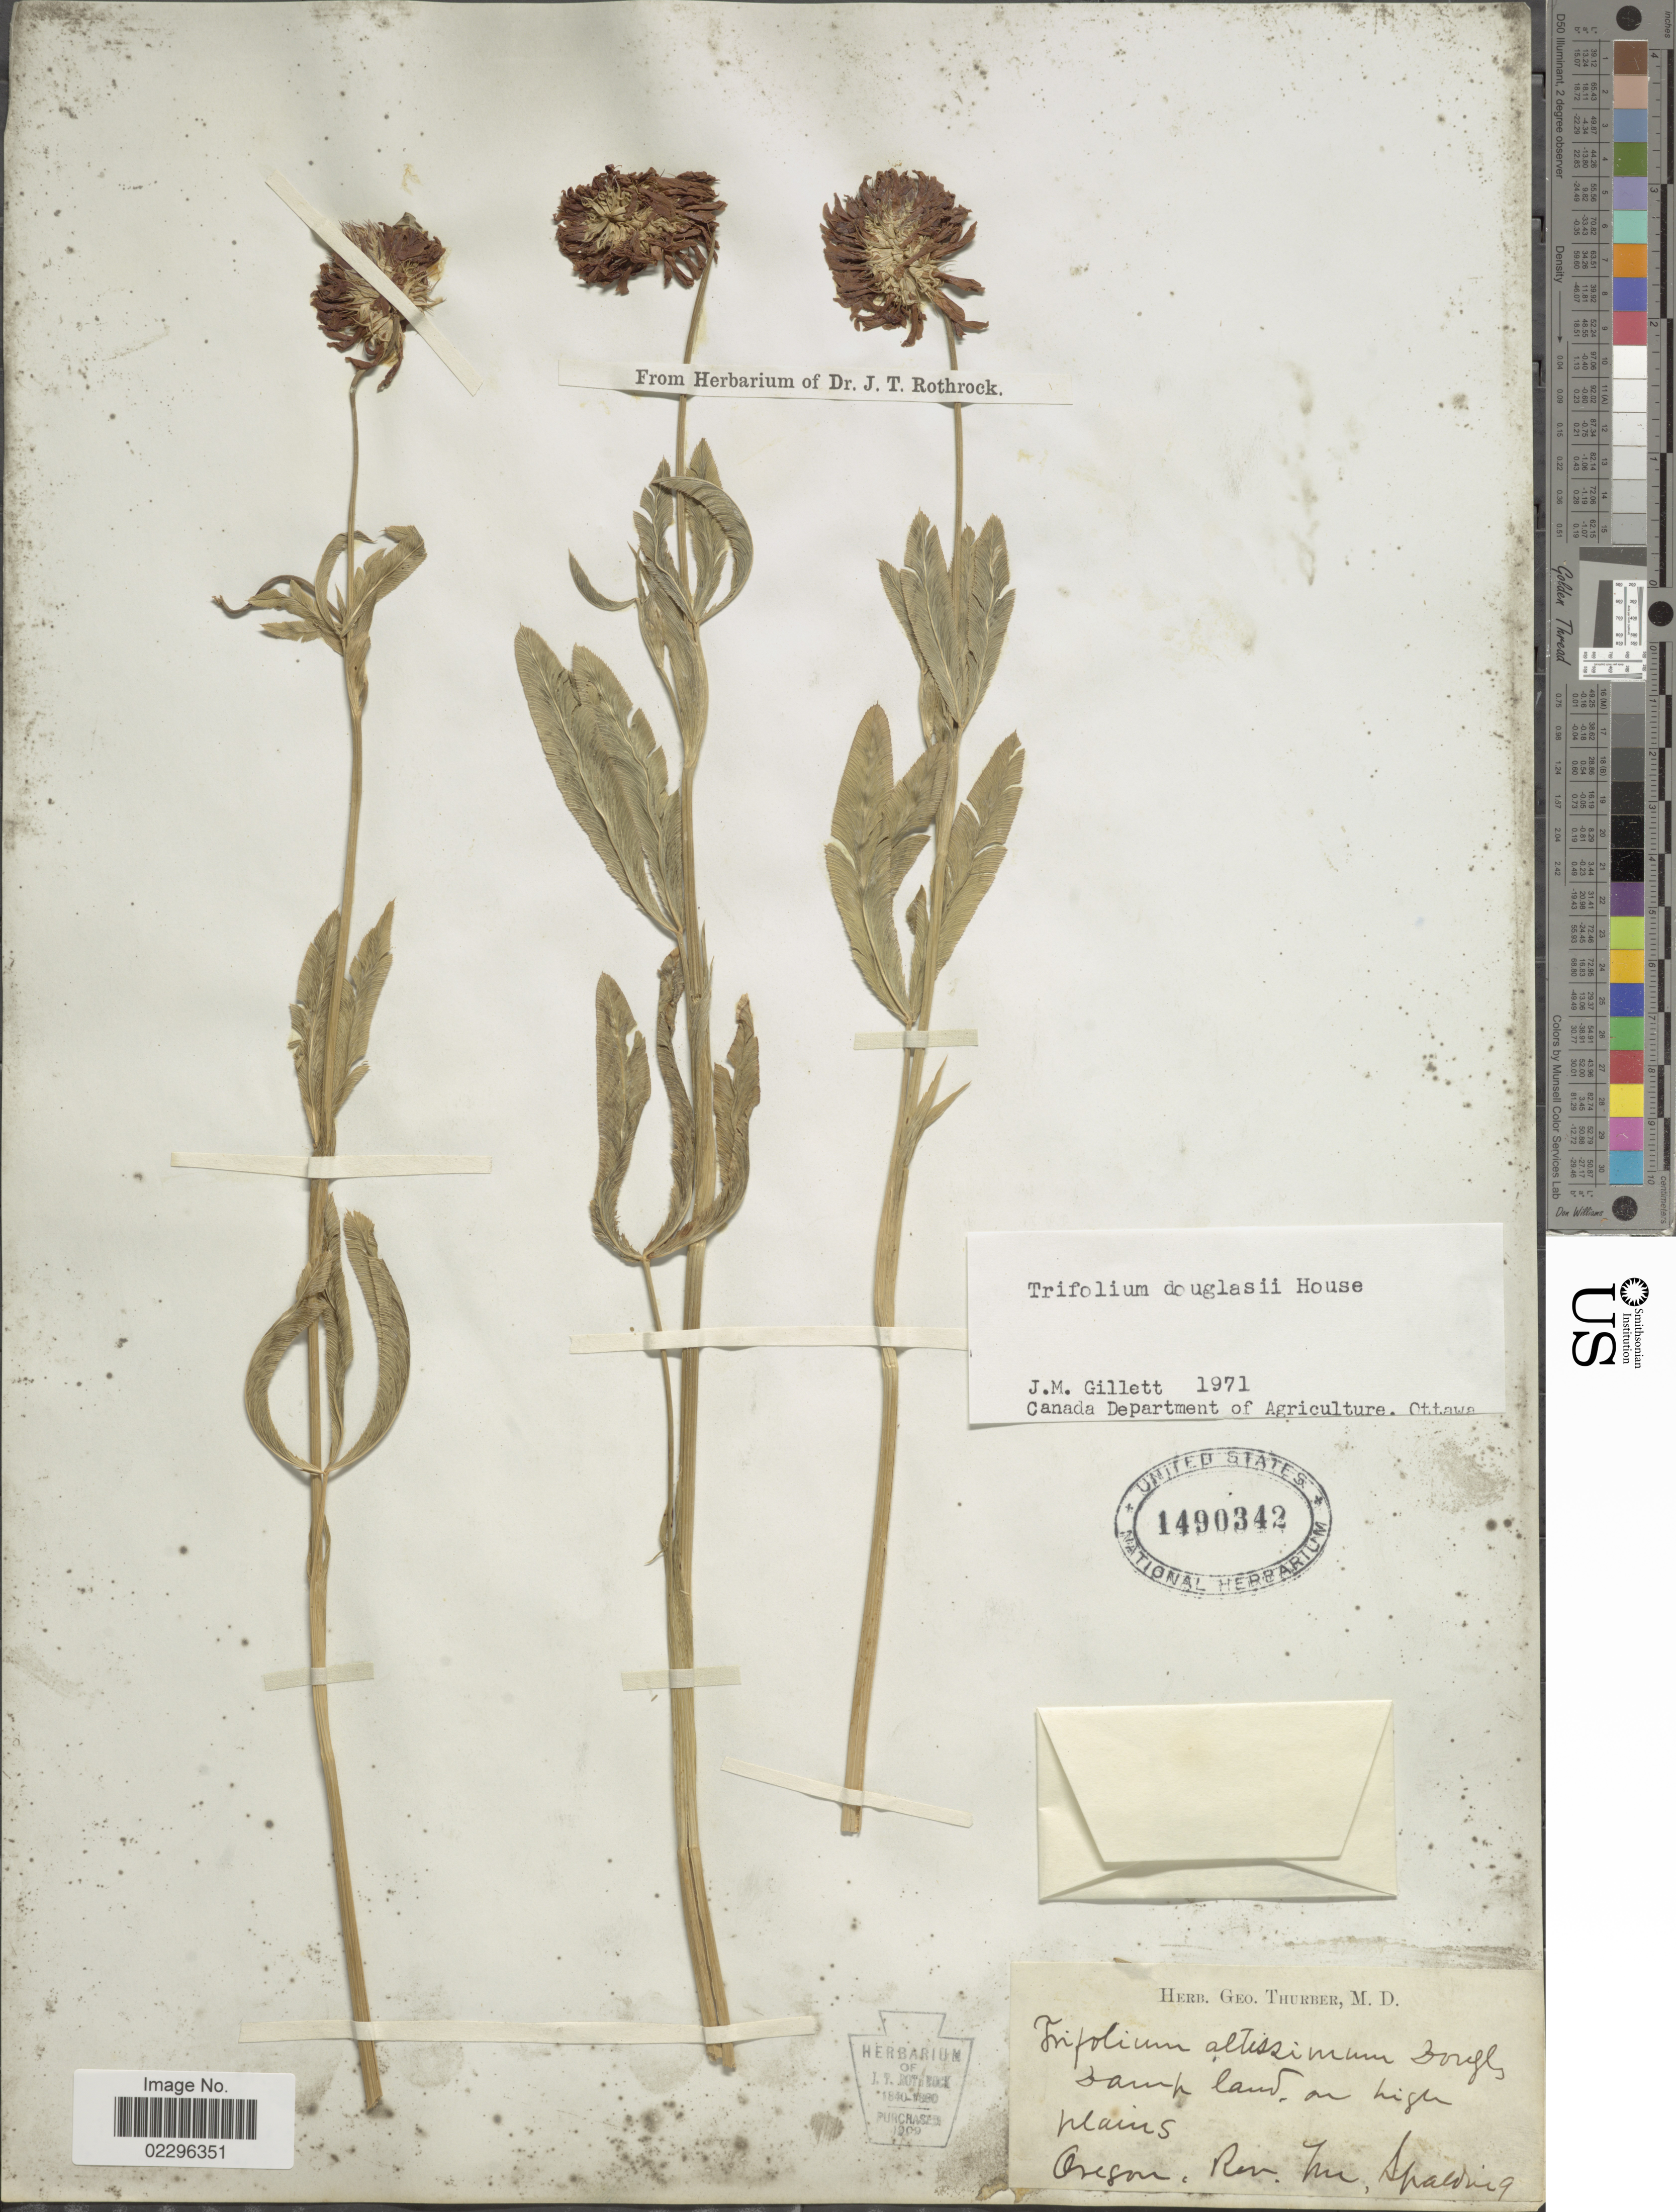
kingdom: Plantae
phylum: Tracheophyta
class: Magnoliopsida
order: Fabales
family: Fabaceae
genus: Trifolium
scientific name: Trifolium douglasii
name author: House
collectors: Spalding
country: United States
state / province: Oregon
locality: Damp land, on high plains.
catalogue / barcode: US 1490342